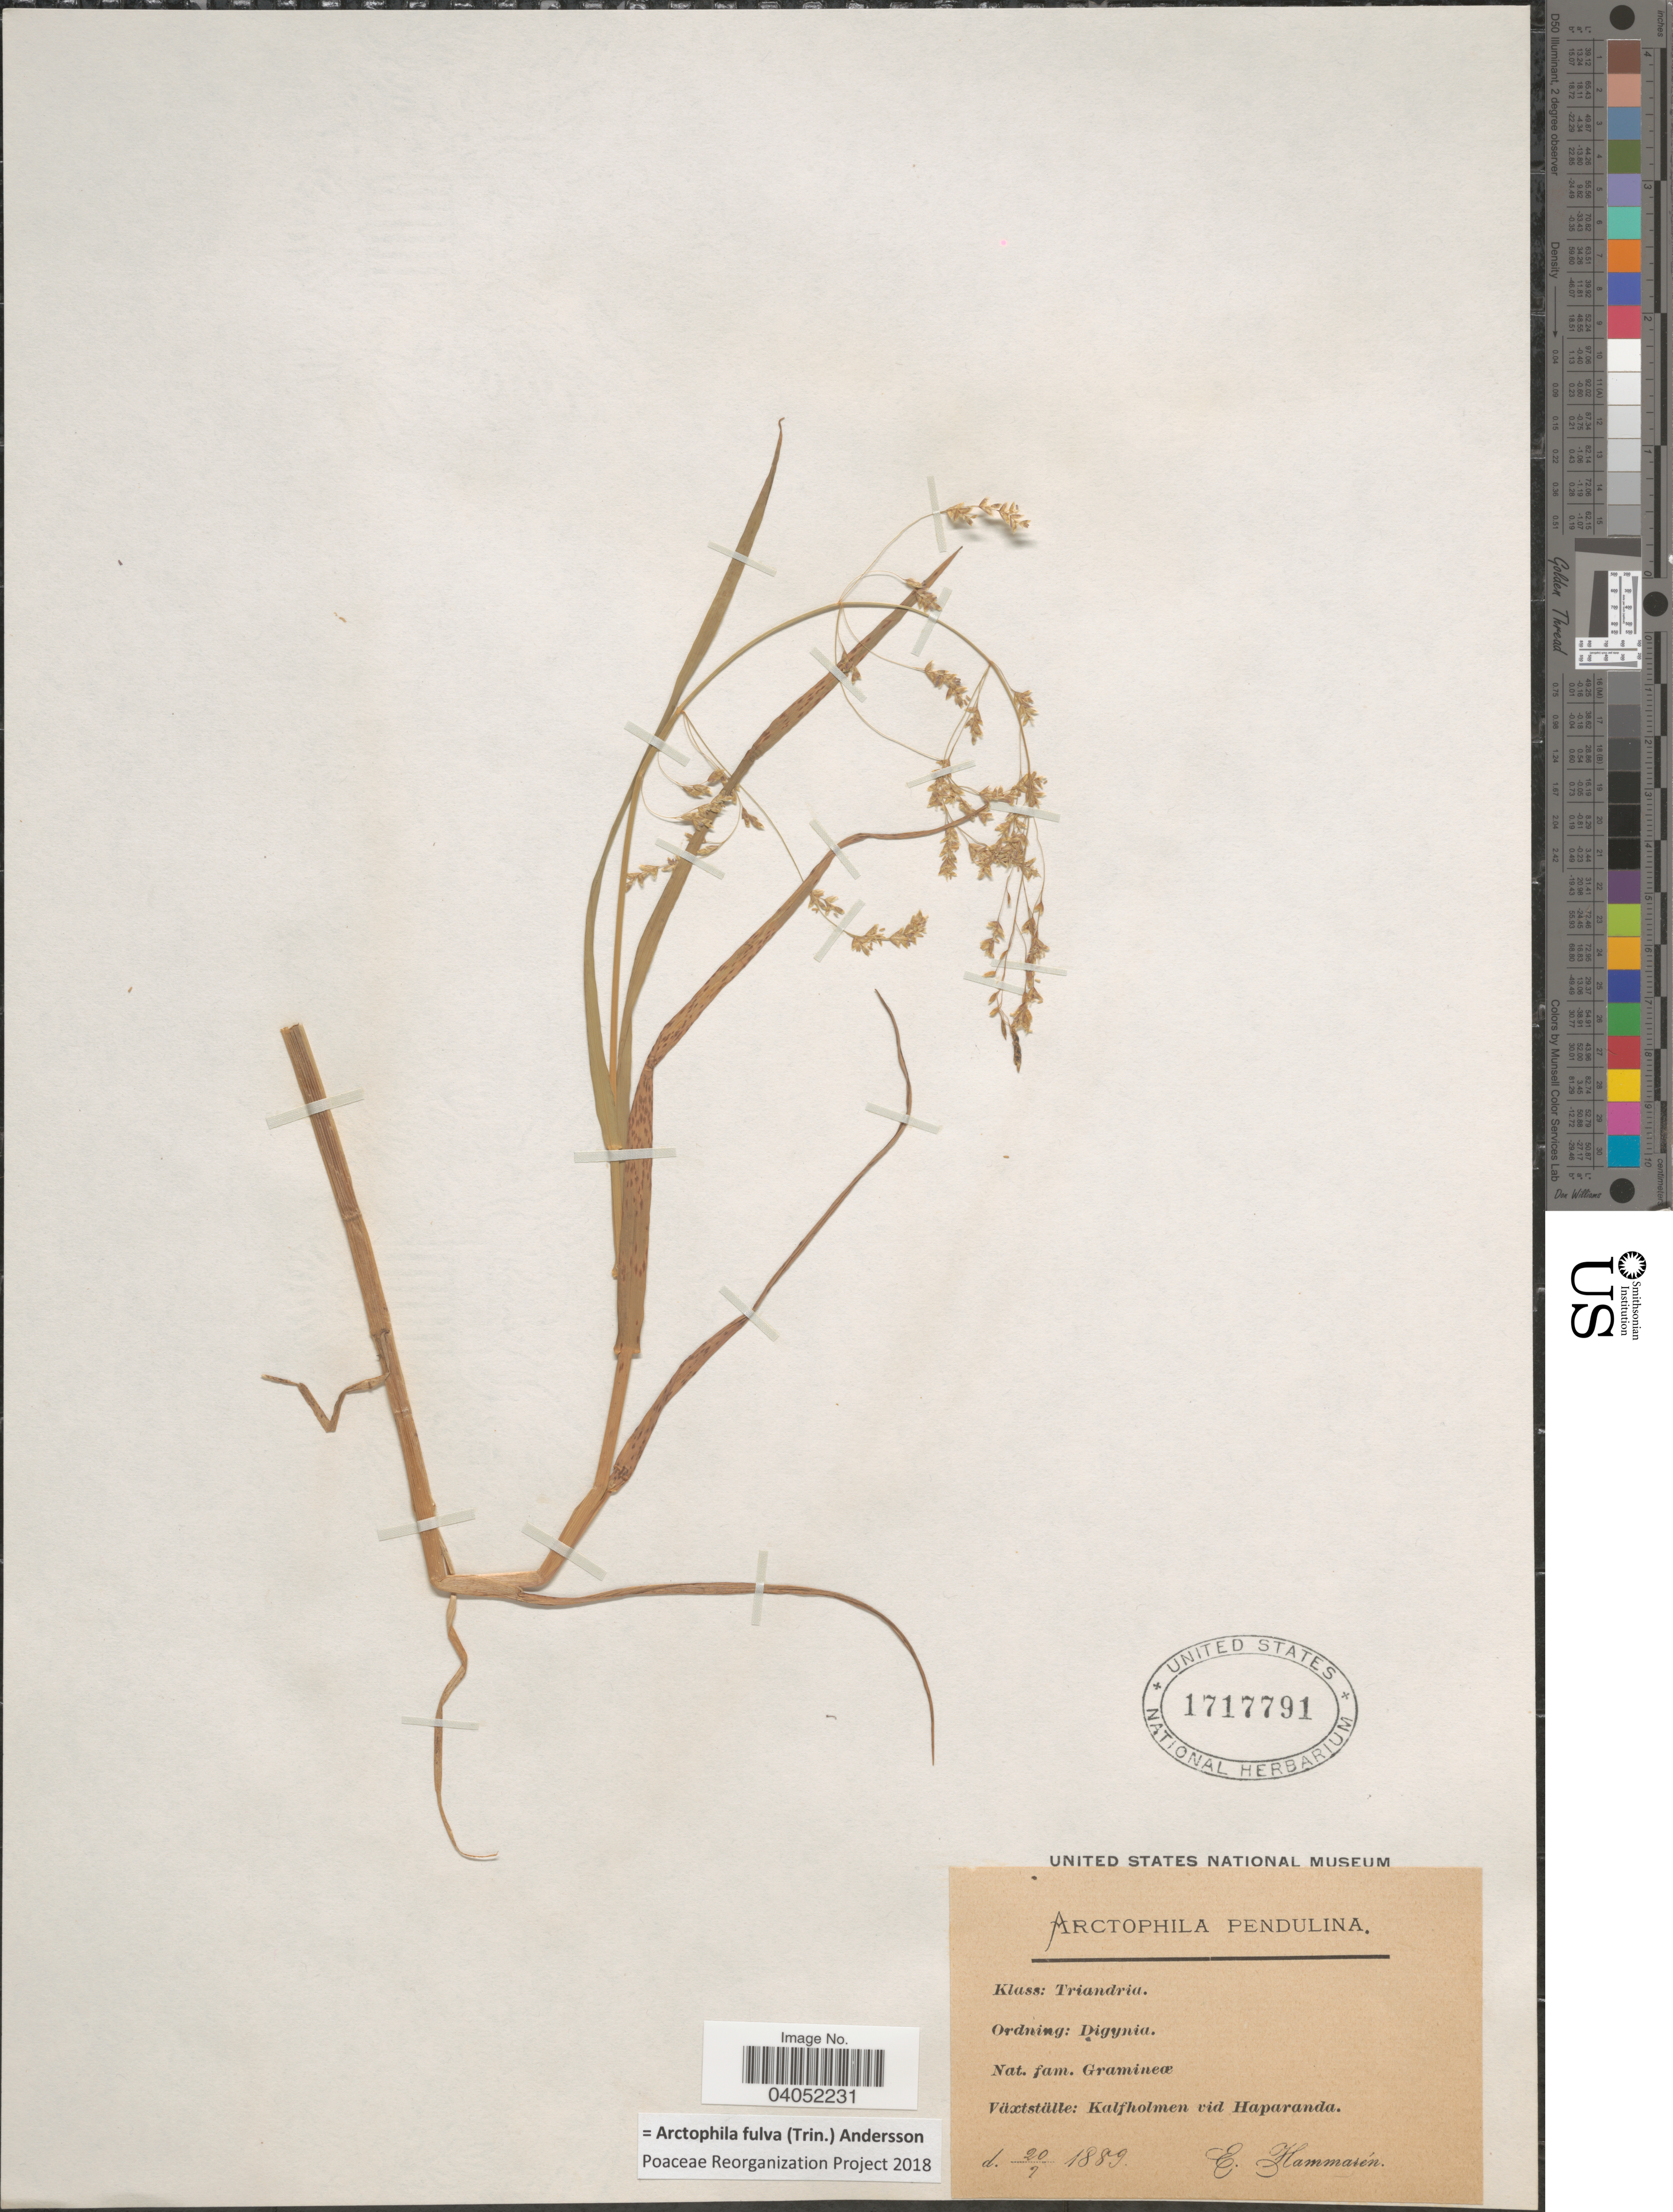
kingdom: Plantae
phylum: Tracheophyta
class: Liliopsida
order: Poales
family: Poaceae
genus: Arctophila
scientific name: Arctophila fulva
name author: (Trin.) Andersson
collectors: E. Hammasén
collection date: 1889-07-20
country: Sweden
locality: Kalfholmen vid Haparanda.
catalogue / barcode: US 1717791